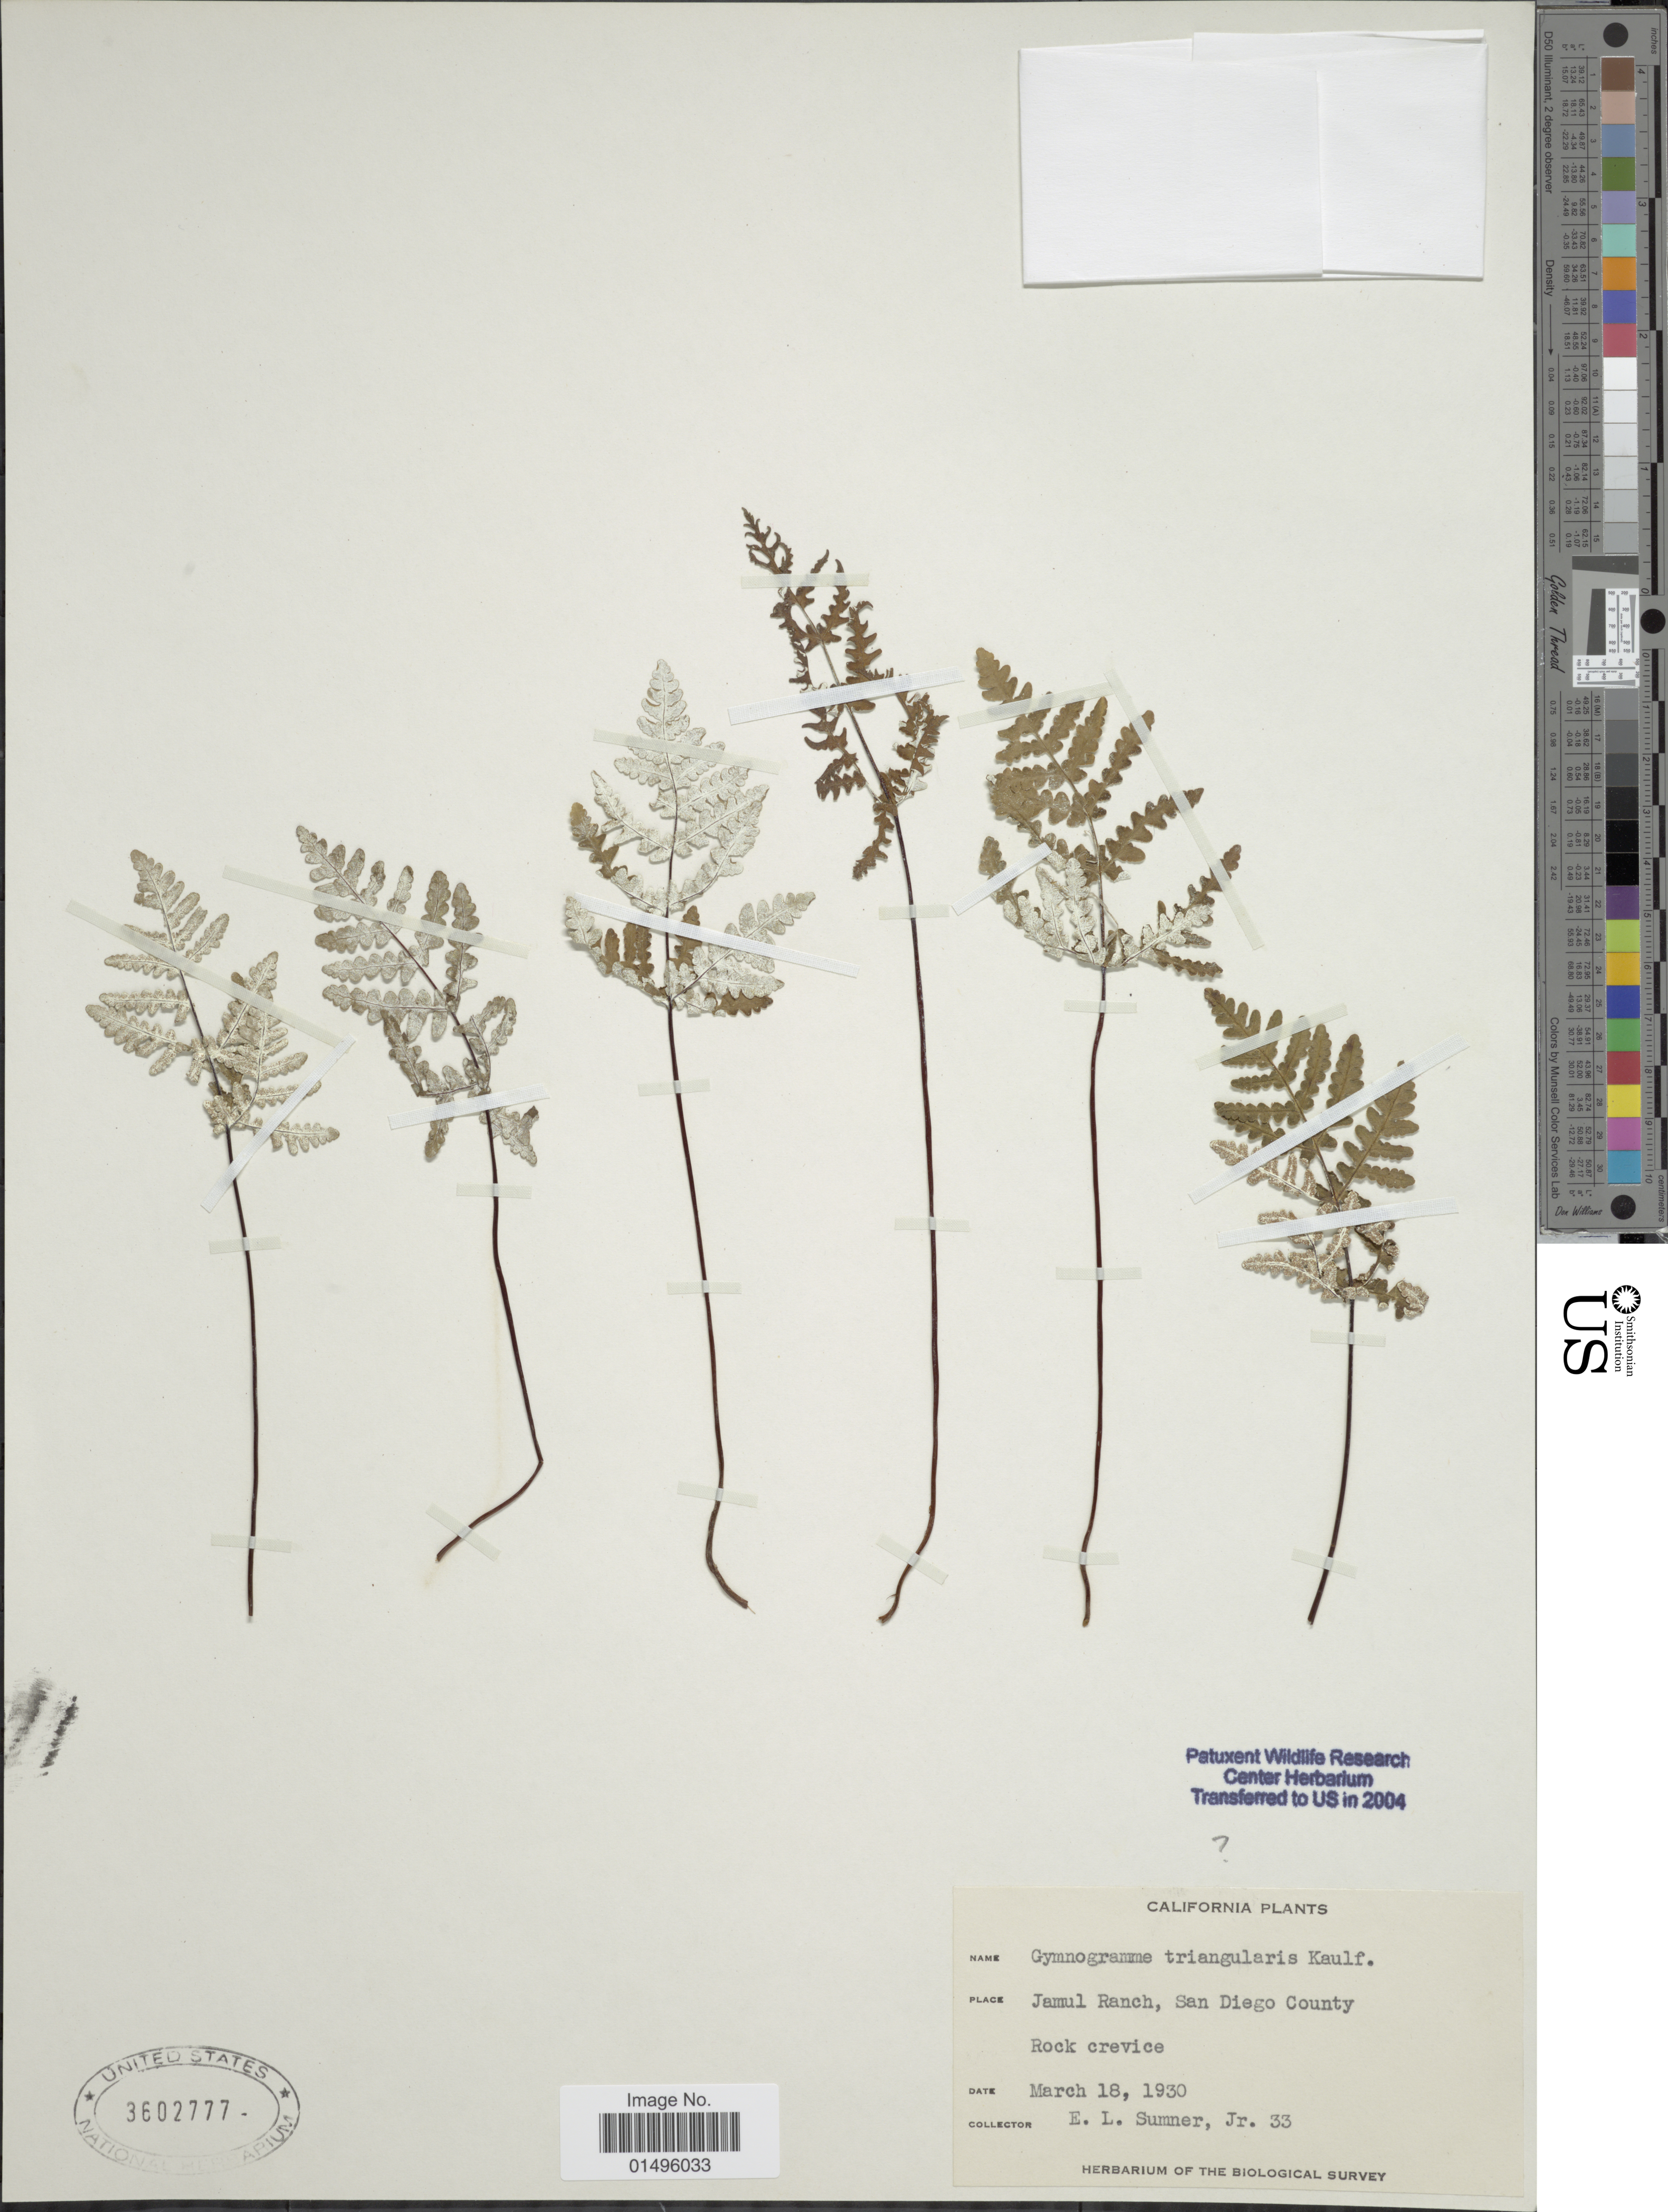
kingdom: Plantae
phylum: Tracheophyta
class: Polypodiopsida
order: Polypodiales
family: Pteridaceae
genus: Pentagramma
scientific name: Pentagramma glanduloviscida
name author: Schuettp. & Windham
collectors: E. Sumner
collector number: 33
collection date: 1930-03-18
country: United States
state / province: California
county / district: San Diego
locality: California, Jamul Ranch,San Diego County, Rock crevice.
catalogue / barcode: US 3602777